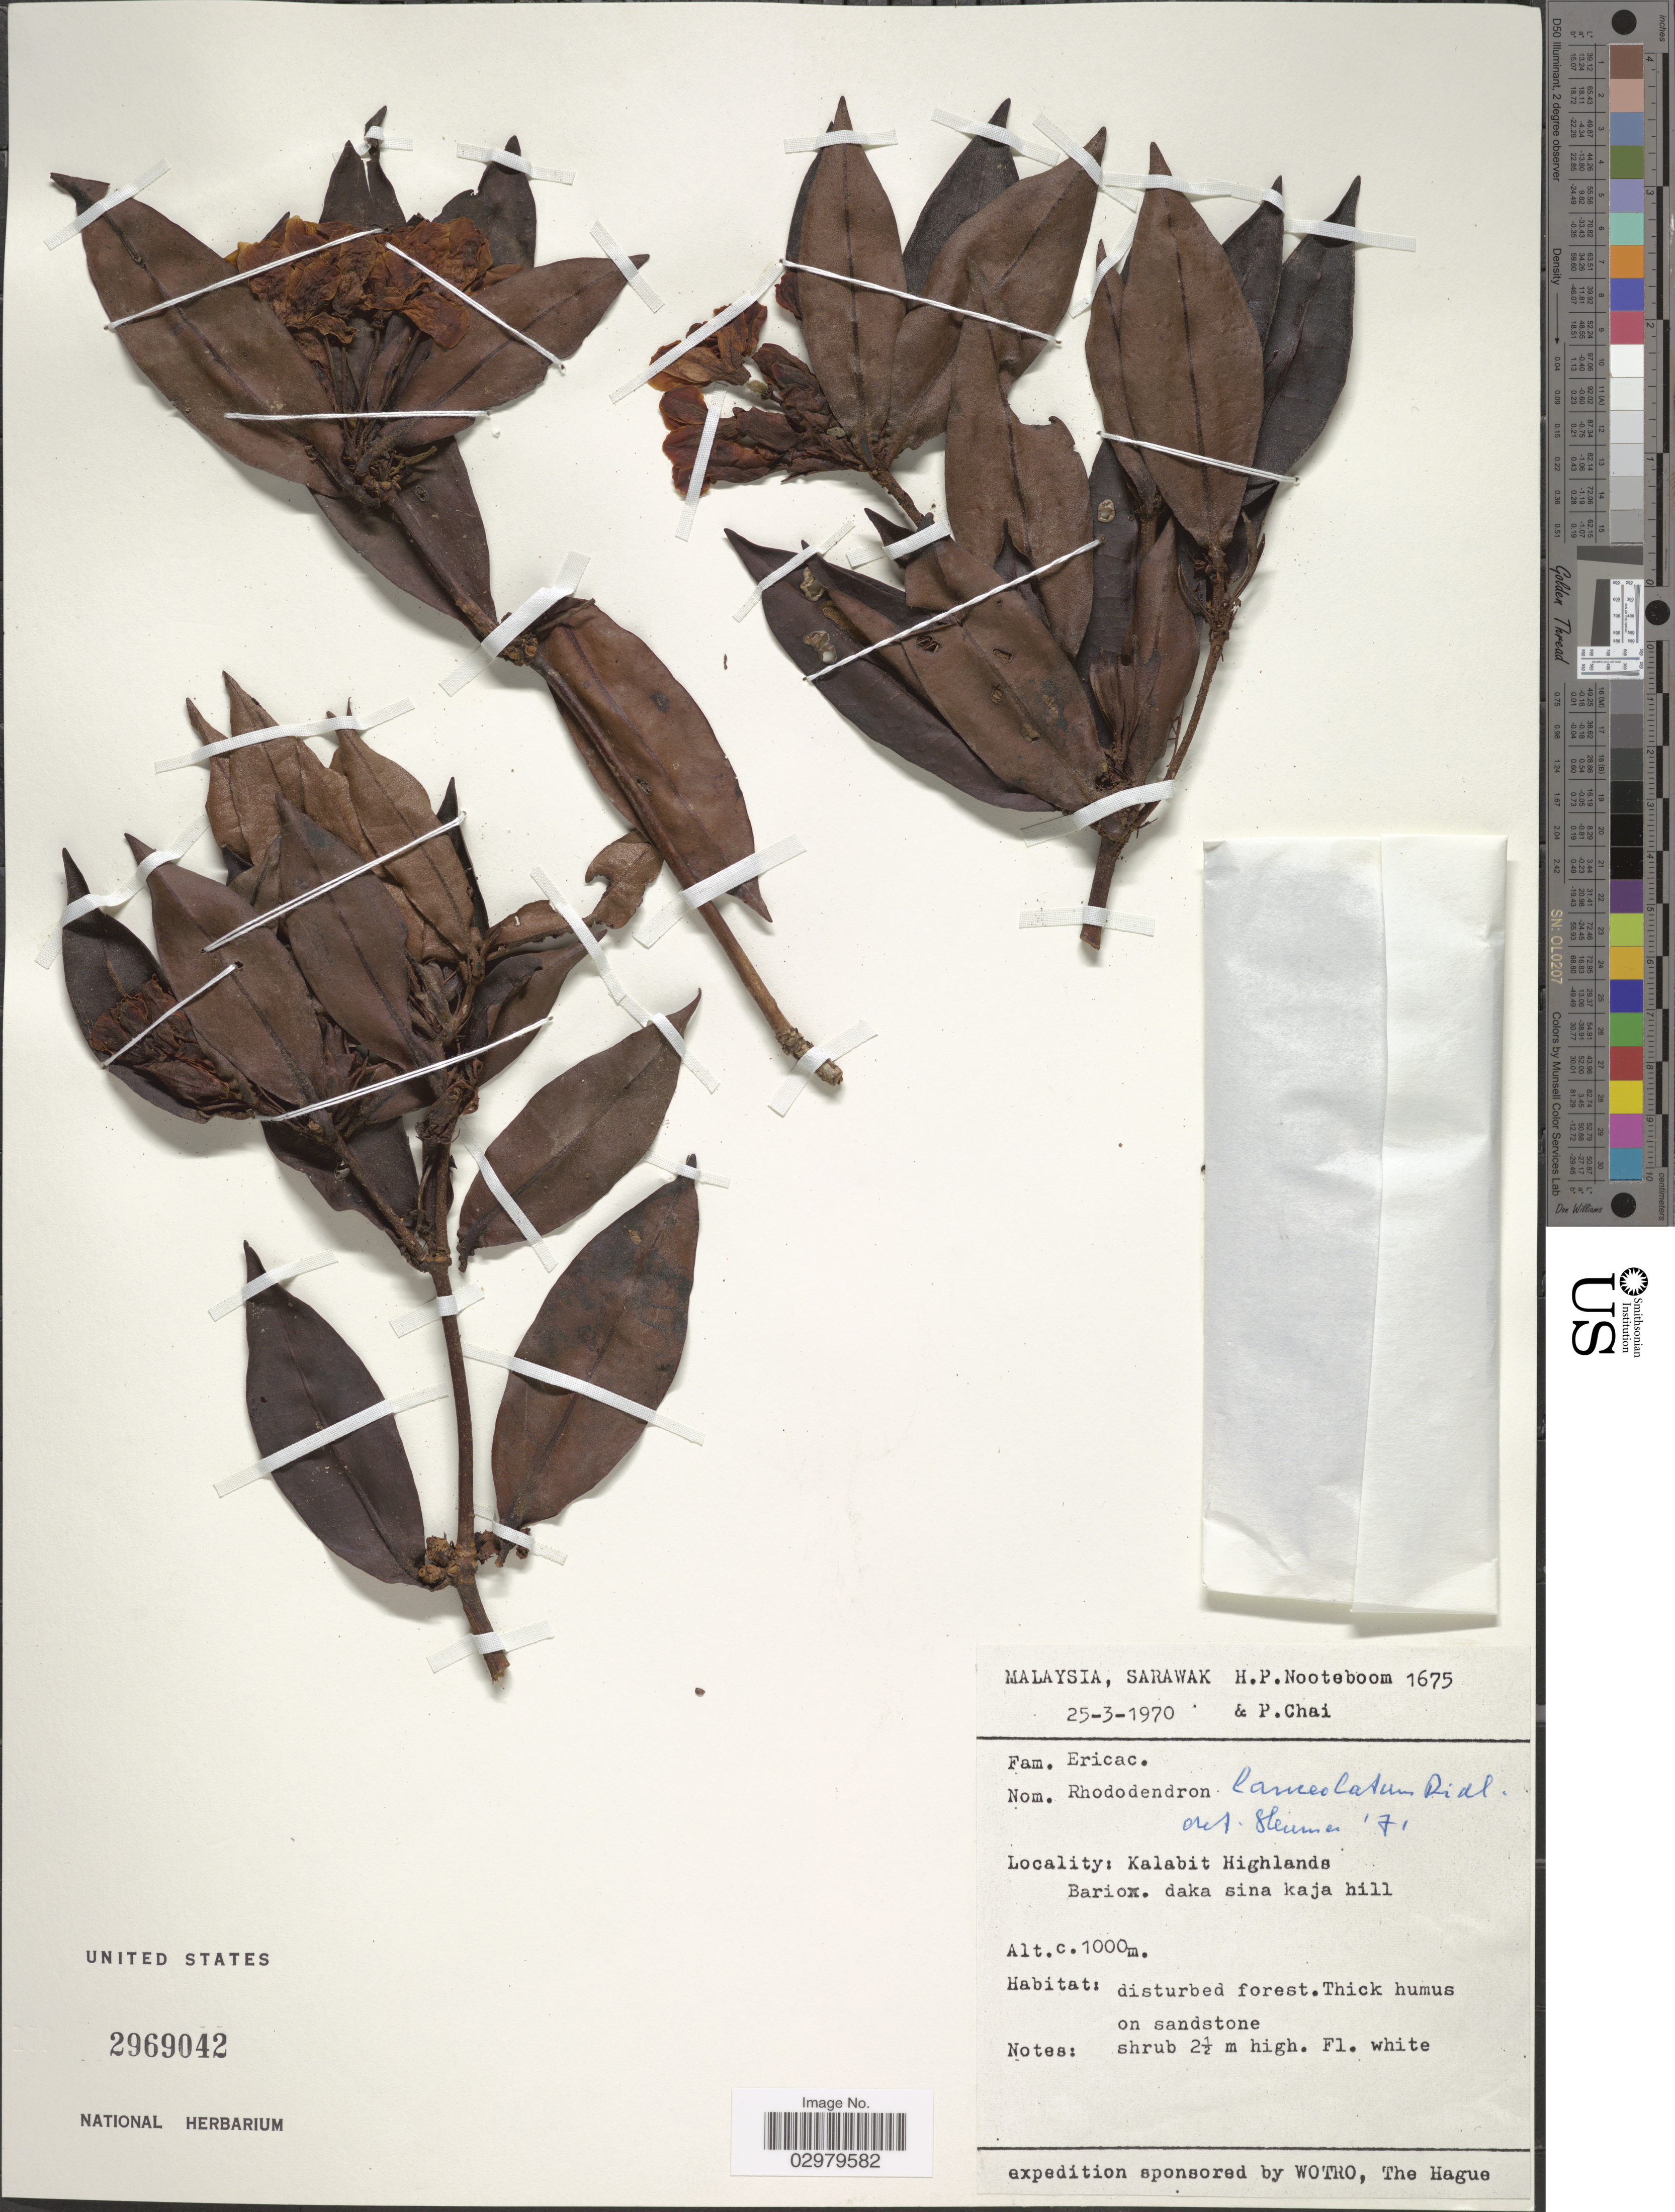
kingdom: Plantae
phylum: Tracheophyta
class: Magnoliopsida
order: Ericales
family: Ericaceae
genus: Rhododendron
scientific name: Rhododendron lanceolatum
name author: Ridl.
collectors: H. P. Nooteboom & P. Chai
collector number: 1675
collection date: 1970-03-25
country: Malaysia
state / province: Sarawak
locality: Kalabit Highlands. Bariox. daka sina kaja hill.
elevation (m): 1000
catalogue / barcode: US 2969042